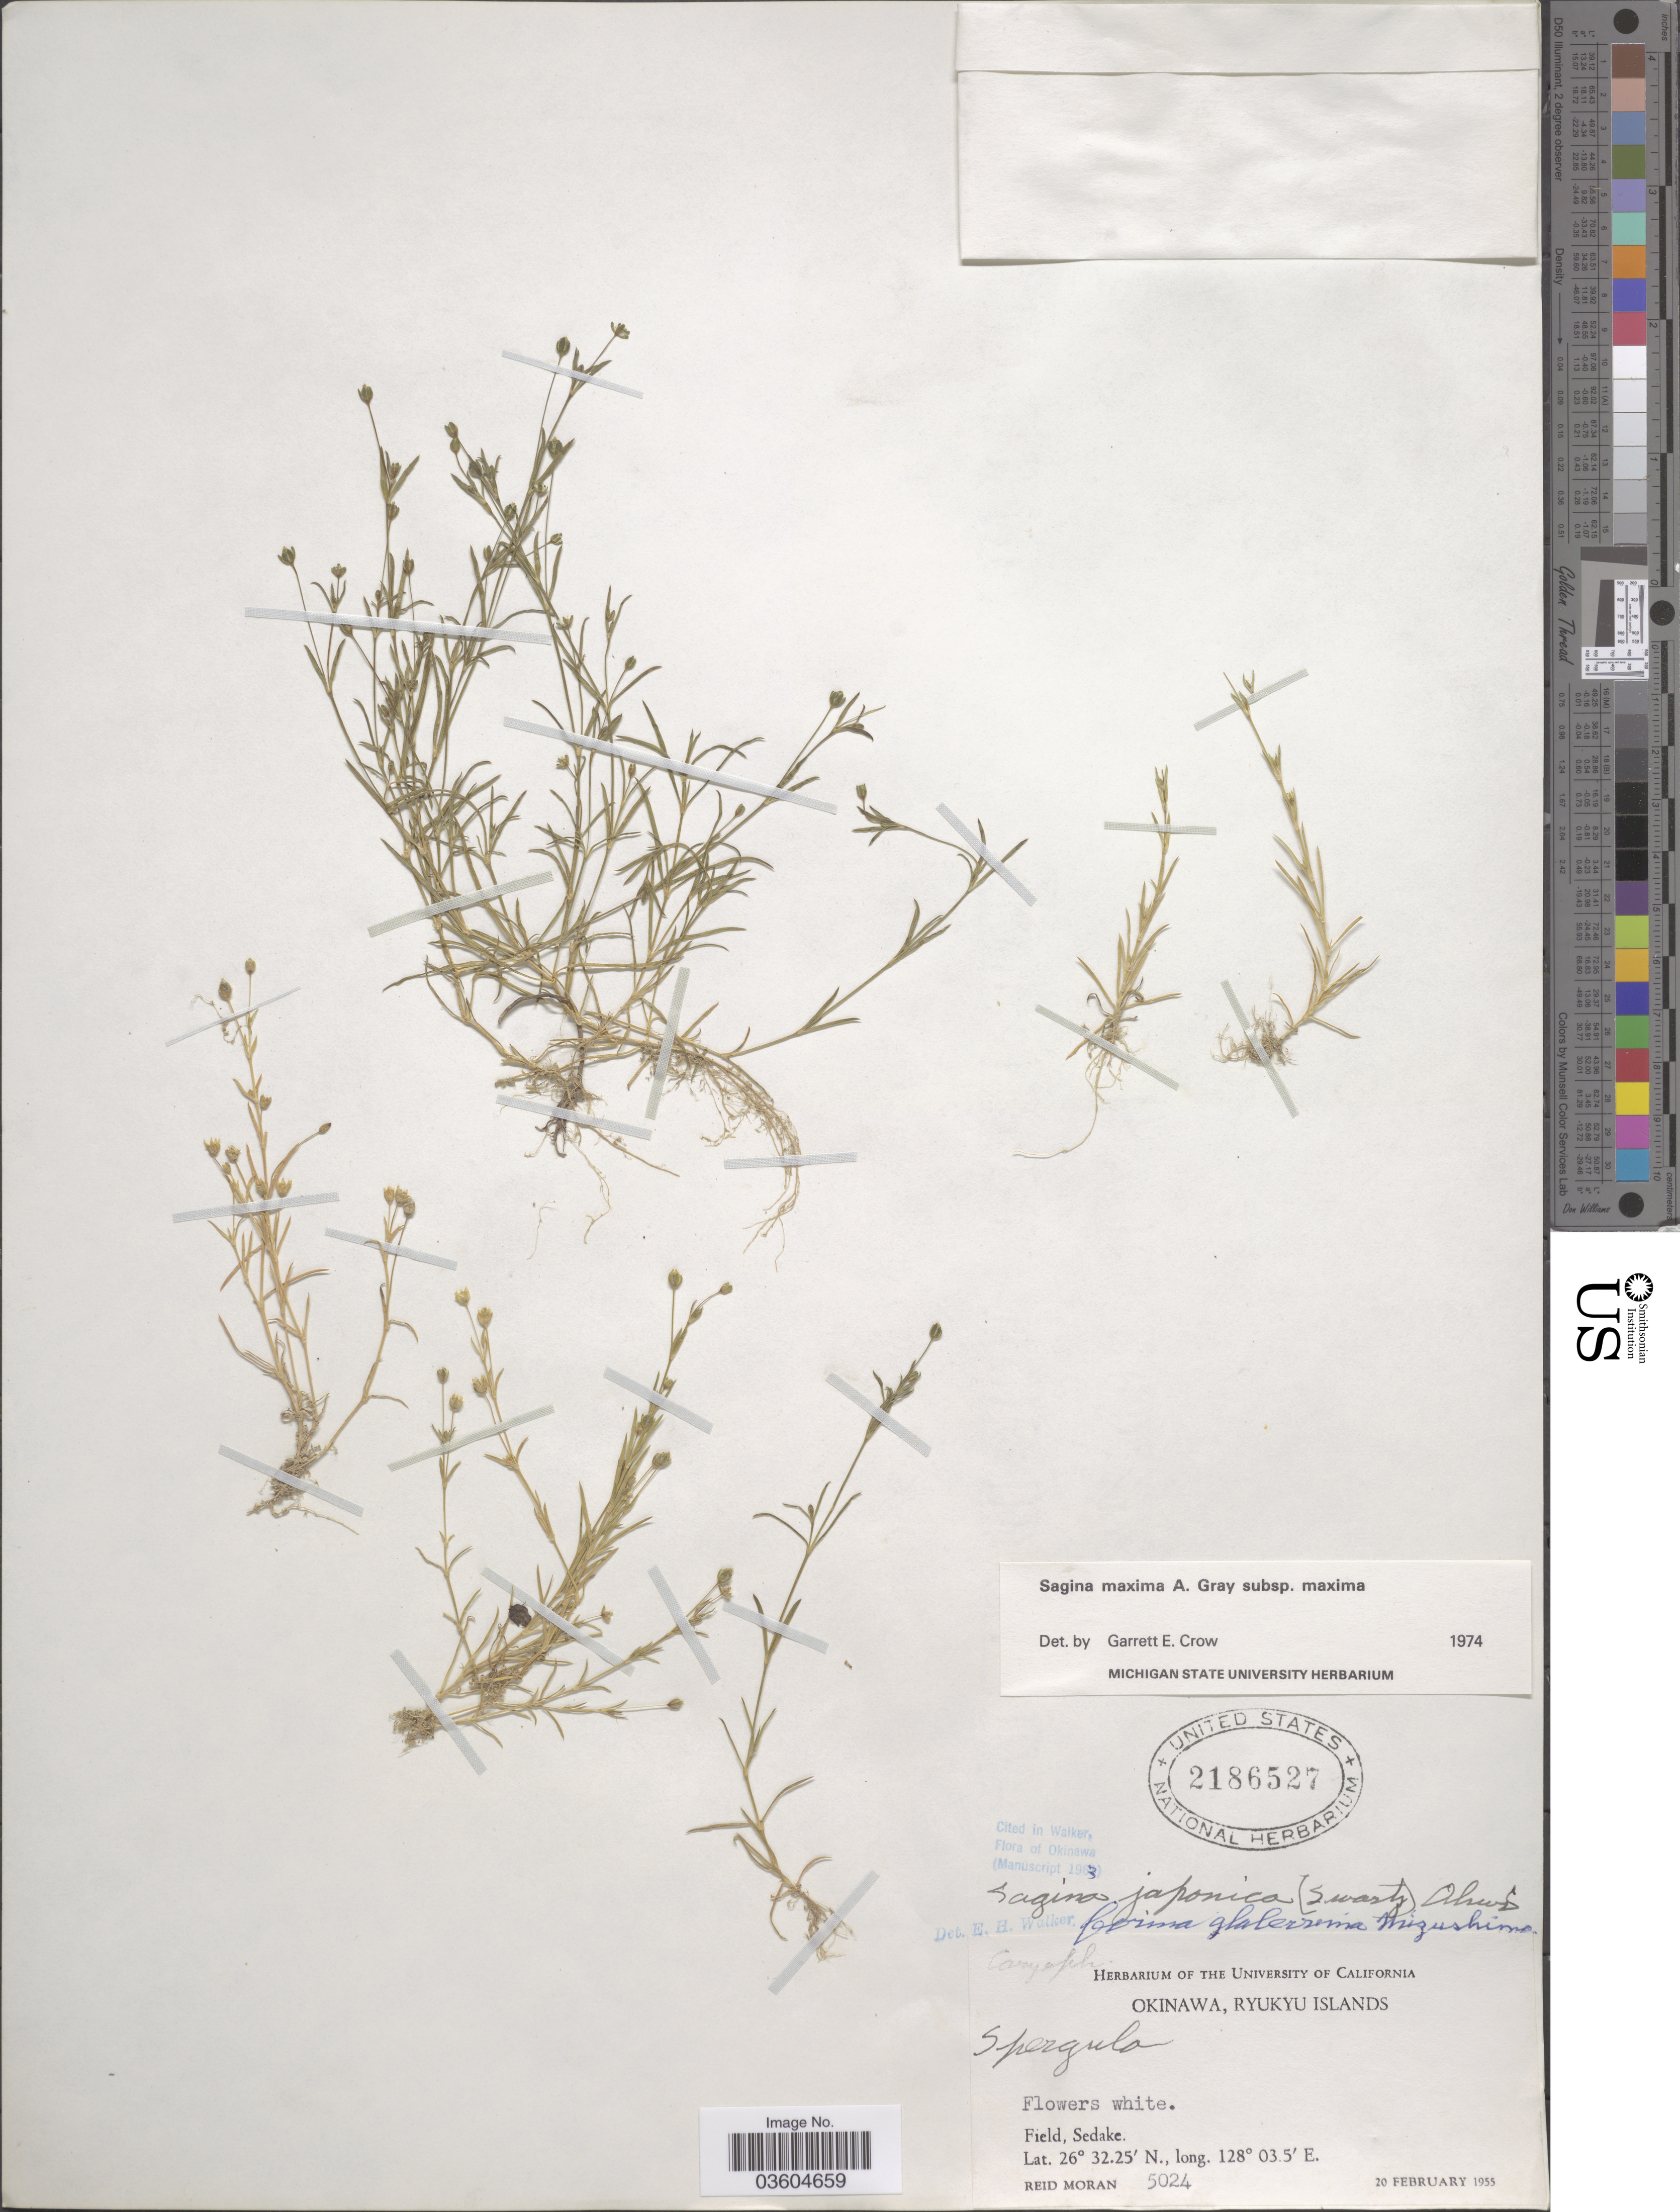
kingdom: Plantae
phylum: Tracheophyta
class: Magnoliopsida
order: Caryophyllales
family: Caryophyllaceae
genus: Sagina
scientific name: Sagina maxima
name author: A. Gray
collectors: R. Moran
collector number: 5024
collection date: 1955-02-20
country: Japan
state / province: Okinawa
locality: Ryukyu Islands. Field, Sedake.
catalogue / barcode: US 2186527